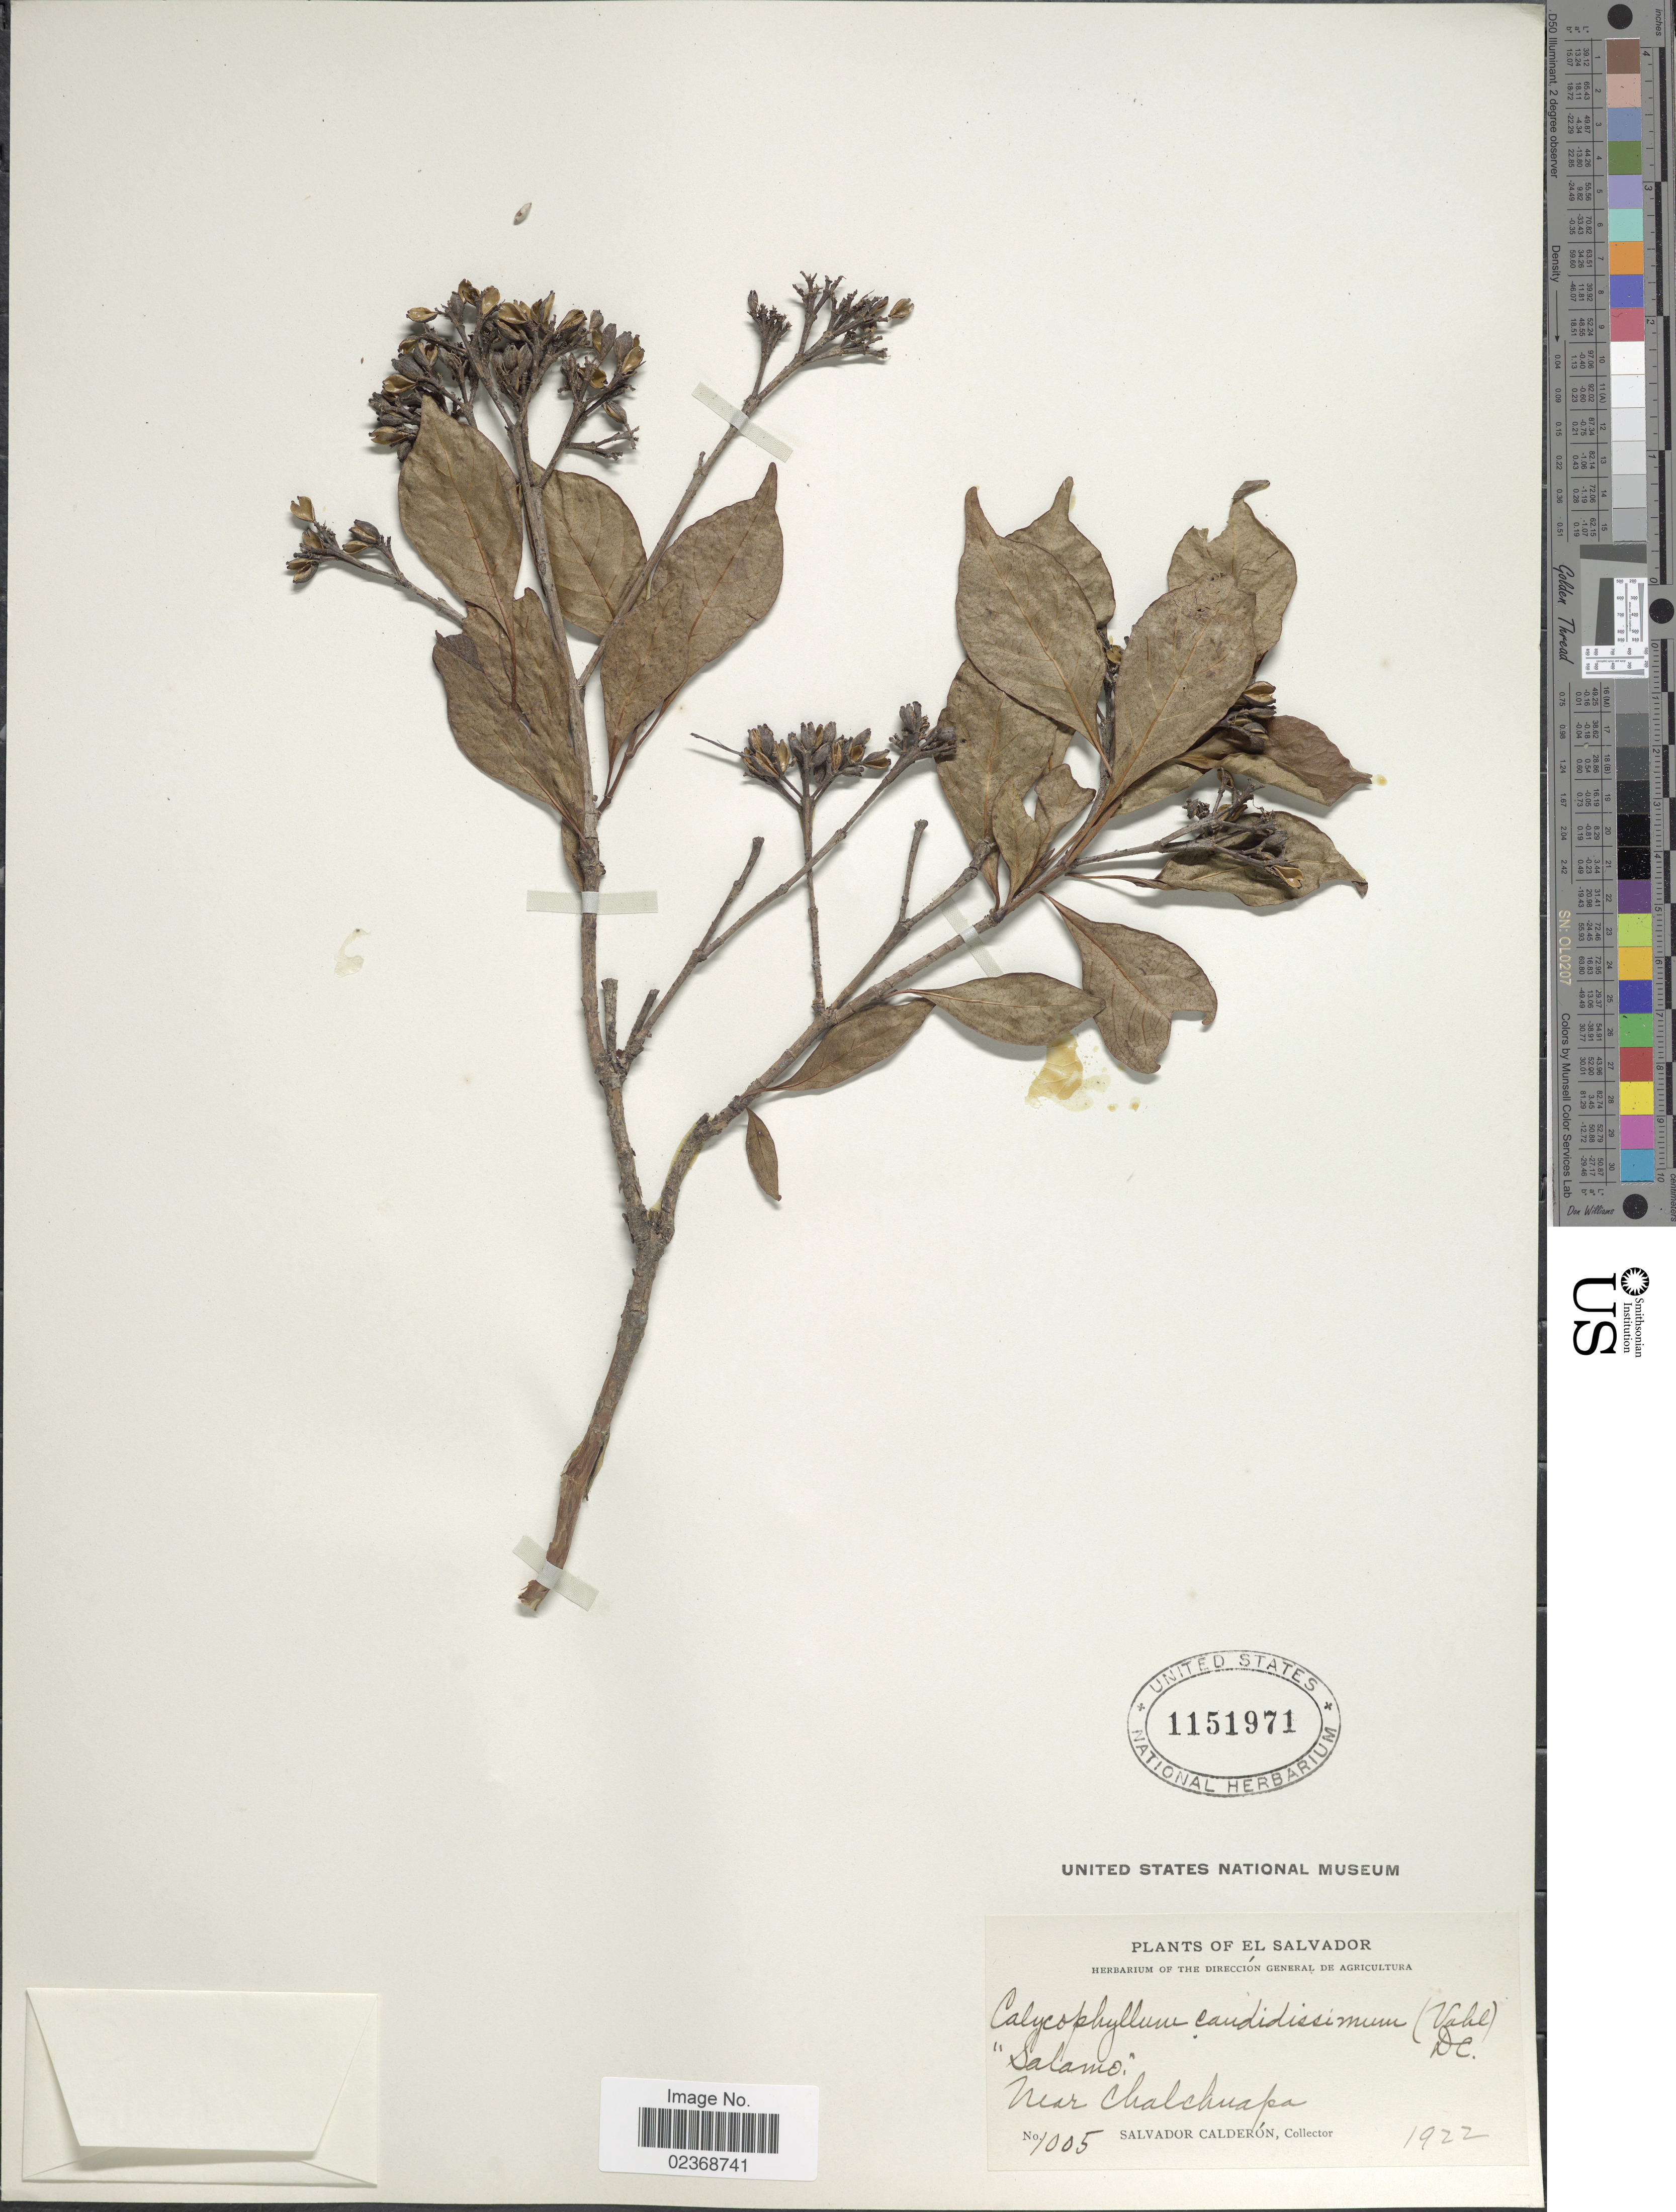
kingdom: Plantae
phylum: Tracheophyta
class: Magnoliopsida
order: Gentianales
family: Rubiaceae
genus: Calycophyllum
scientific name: Calycophyllum candidissimum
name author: (Vahl) DC.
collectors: S. Calderón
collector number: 1005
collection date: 1922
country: El Salvador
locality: Near Chalchuapa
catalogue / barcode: US 1151971